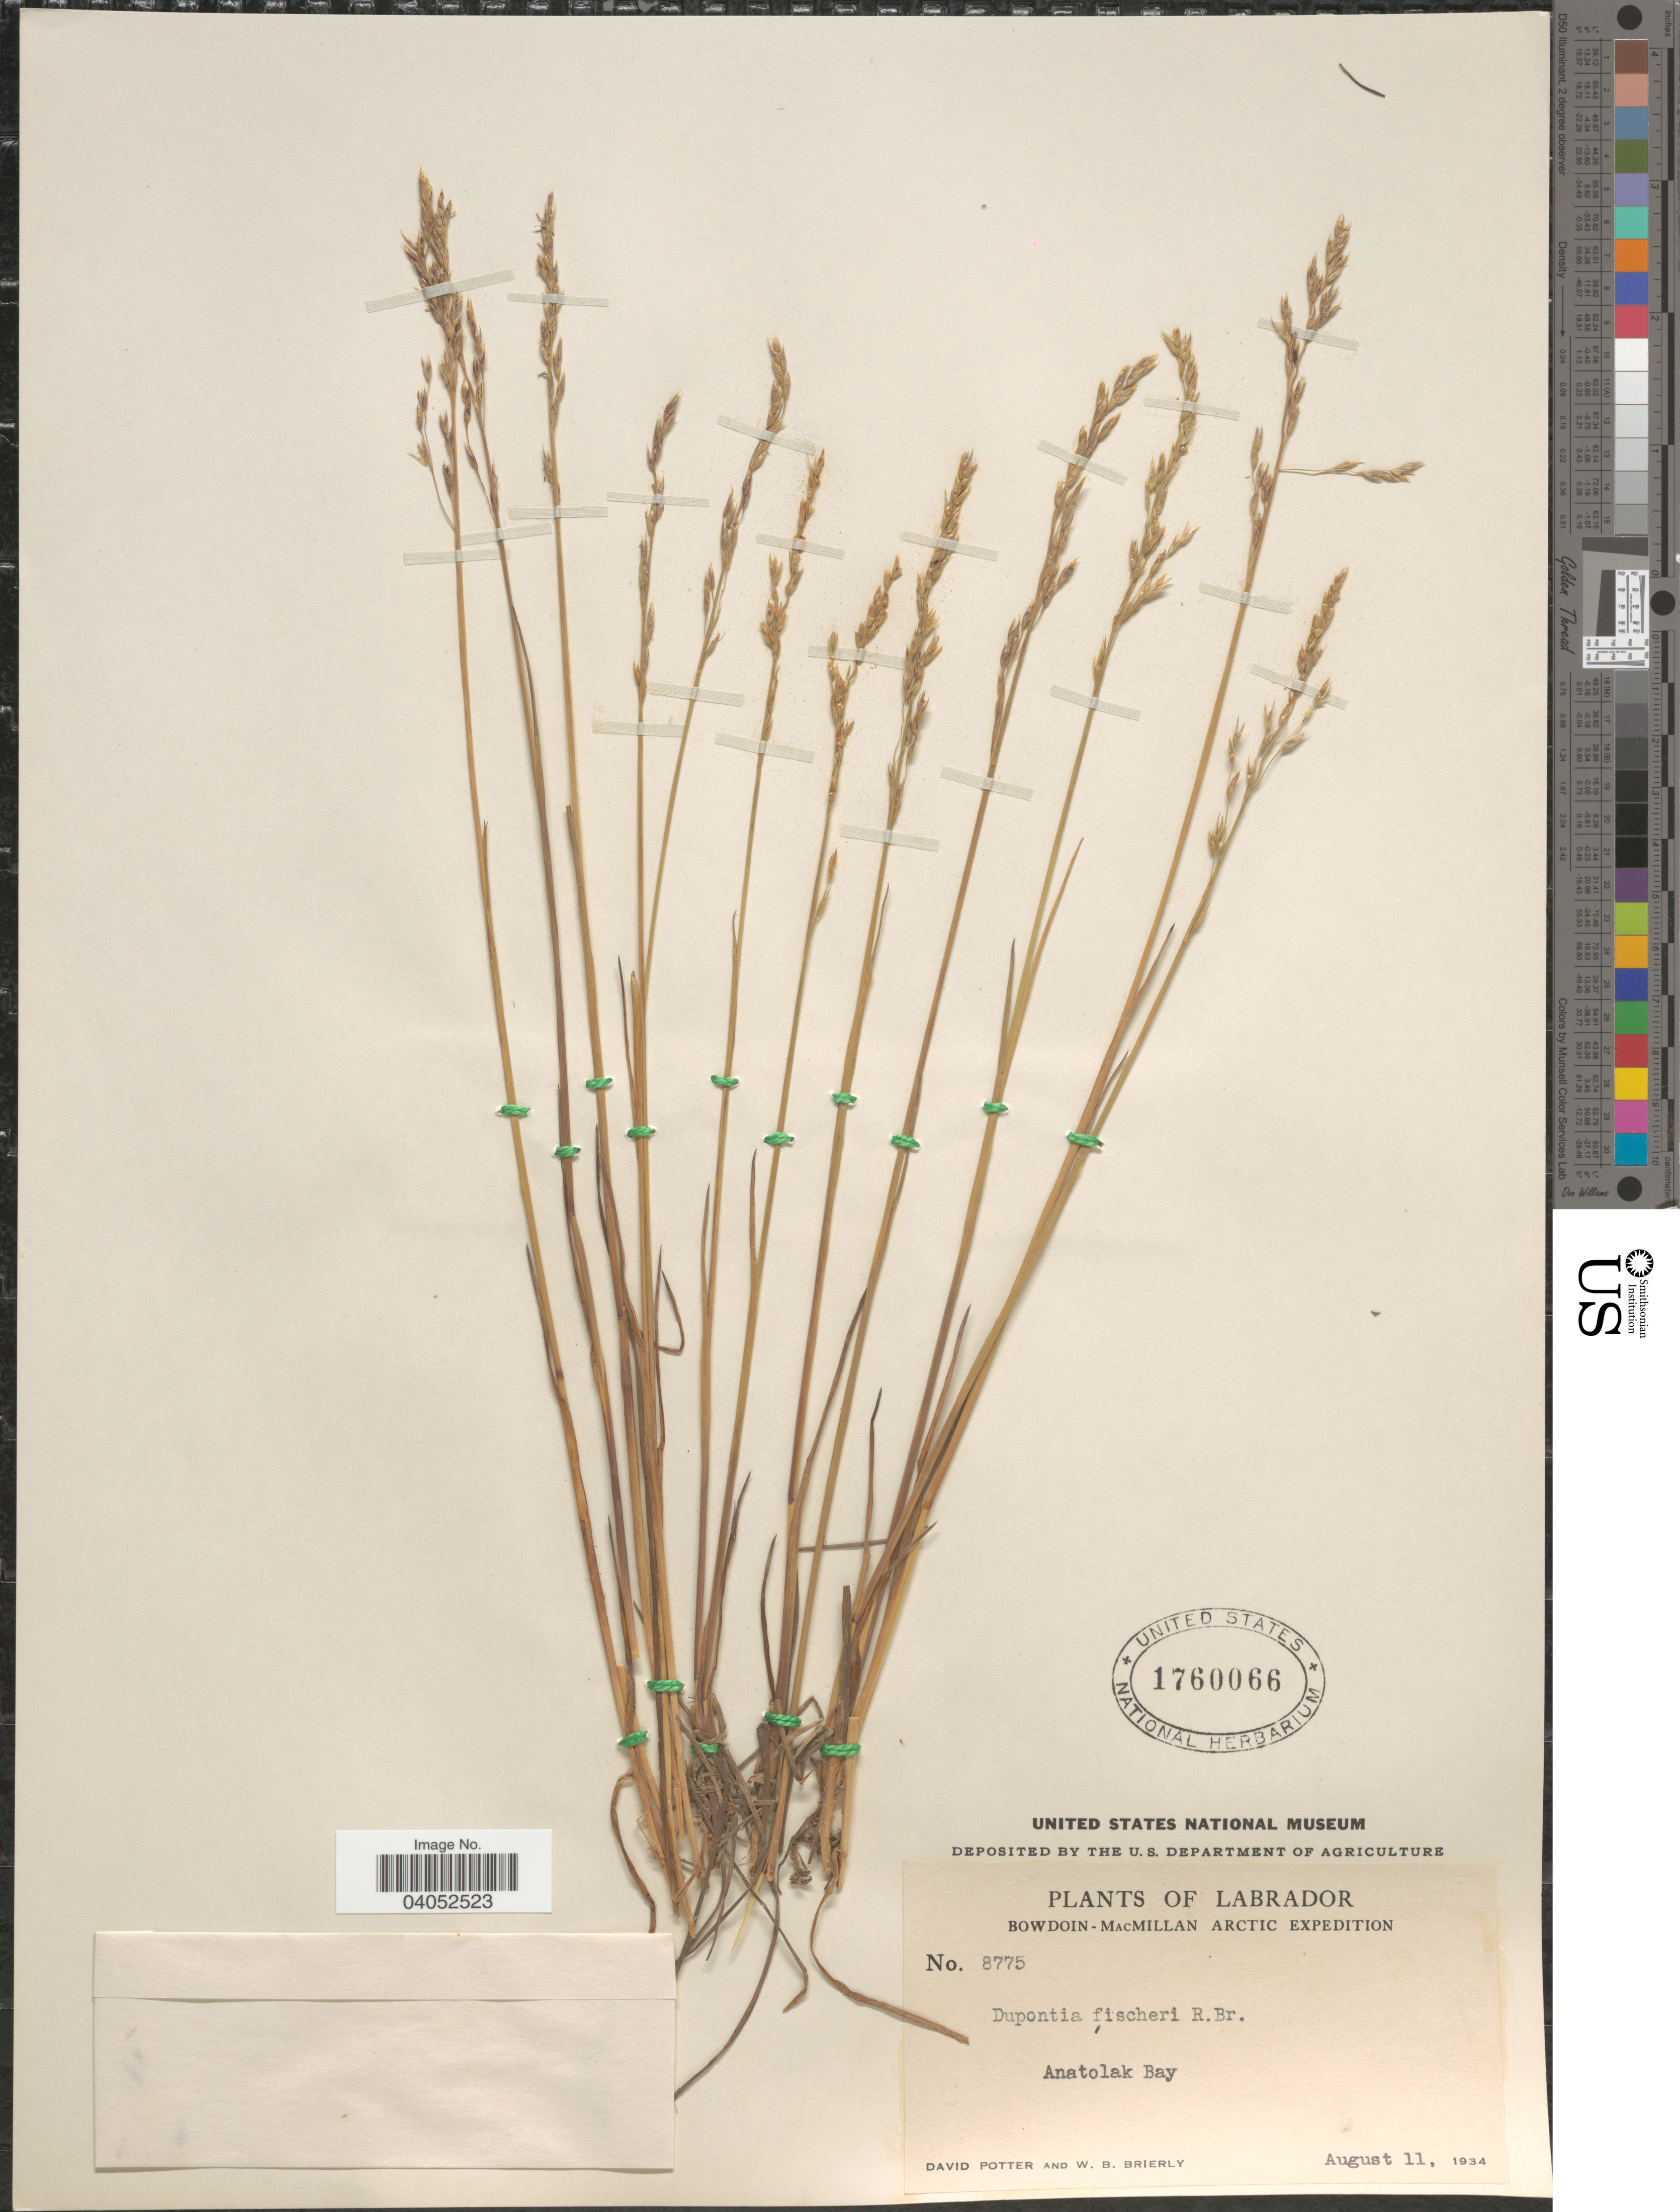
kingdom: Plantae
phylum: Tracheophyta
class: Liliopsida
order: Poales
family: Poaceae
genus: Dupontia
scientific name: Dupontia micrantha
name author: Holm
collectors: D. Potter & W. Brierly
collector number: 8775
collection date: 1934-08-11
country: Canada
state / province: Newfoundland and Labrador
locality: Labrador. Anatolak Bay.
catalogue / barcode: US 1760066